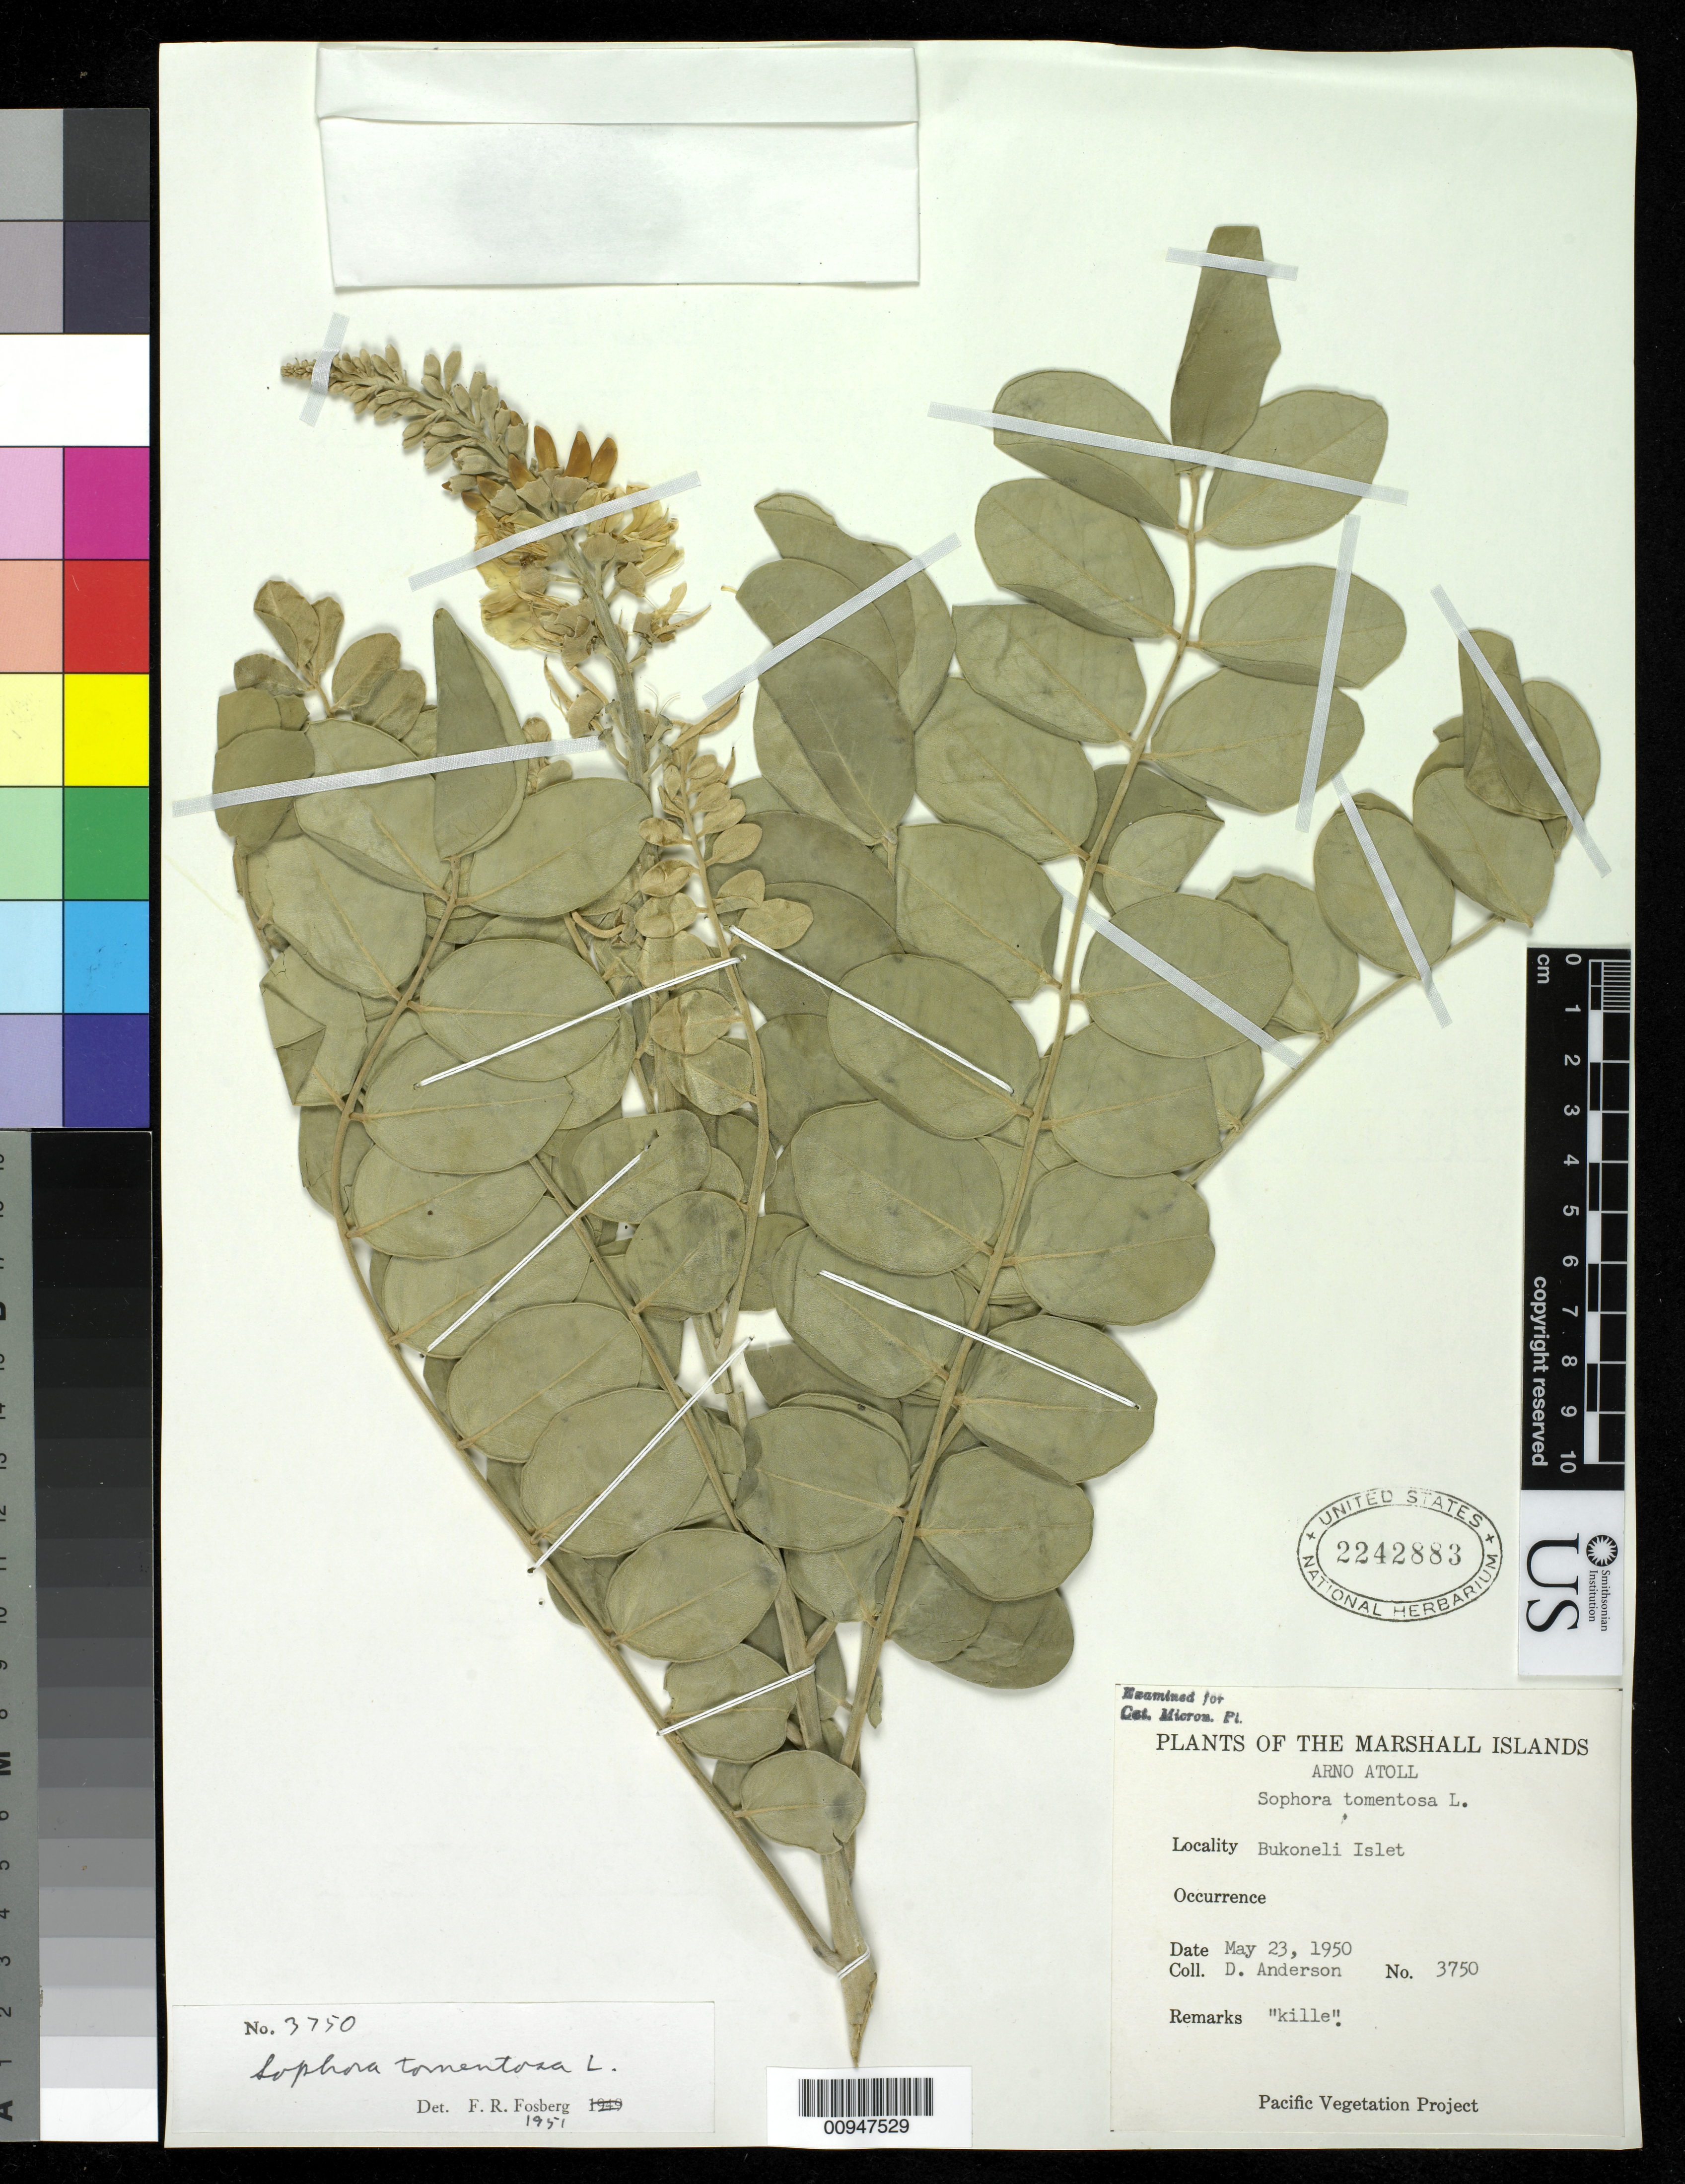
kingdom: Plantae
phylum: Tracheophyta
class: Magnoliopsida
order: Fabales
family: Fabaceae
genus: Sophora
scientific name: Sophora tomentosa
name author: L.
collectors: D. Anderson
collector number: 3750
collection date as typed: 23 May 1950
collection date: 1950-05-23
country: Marshall Islands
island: Arno Atoll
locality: Bukoneli Islet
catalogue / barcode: US 2242883